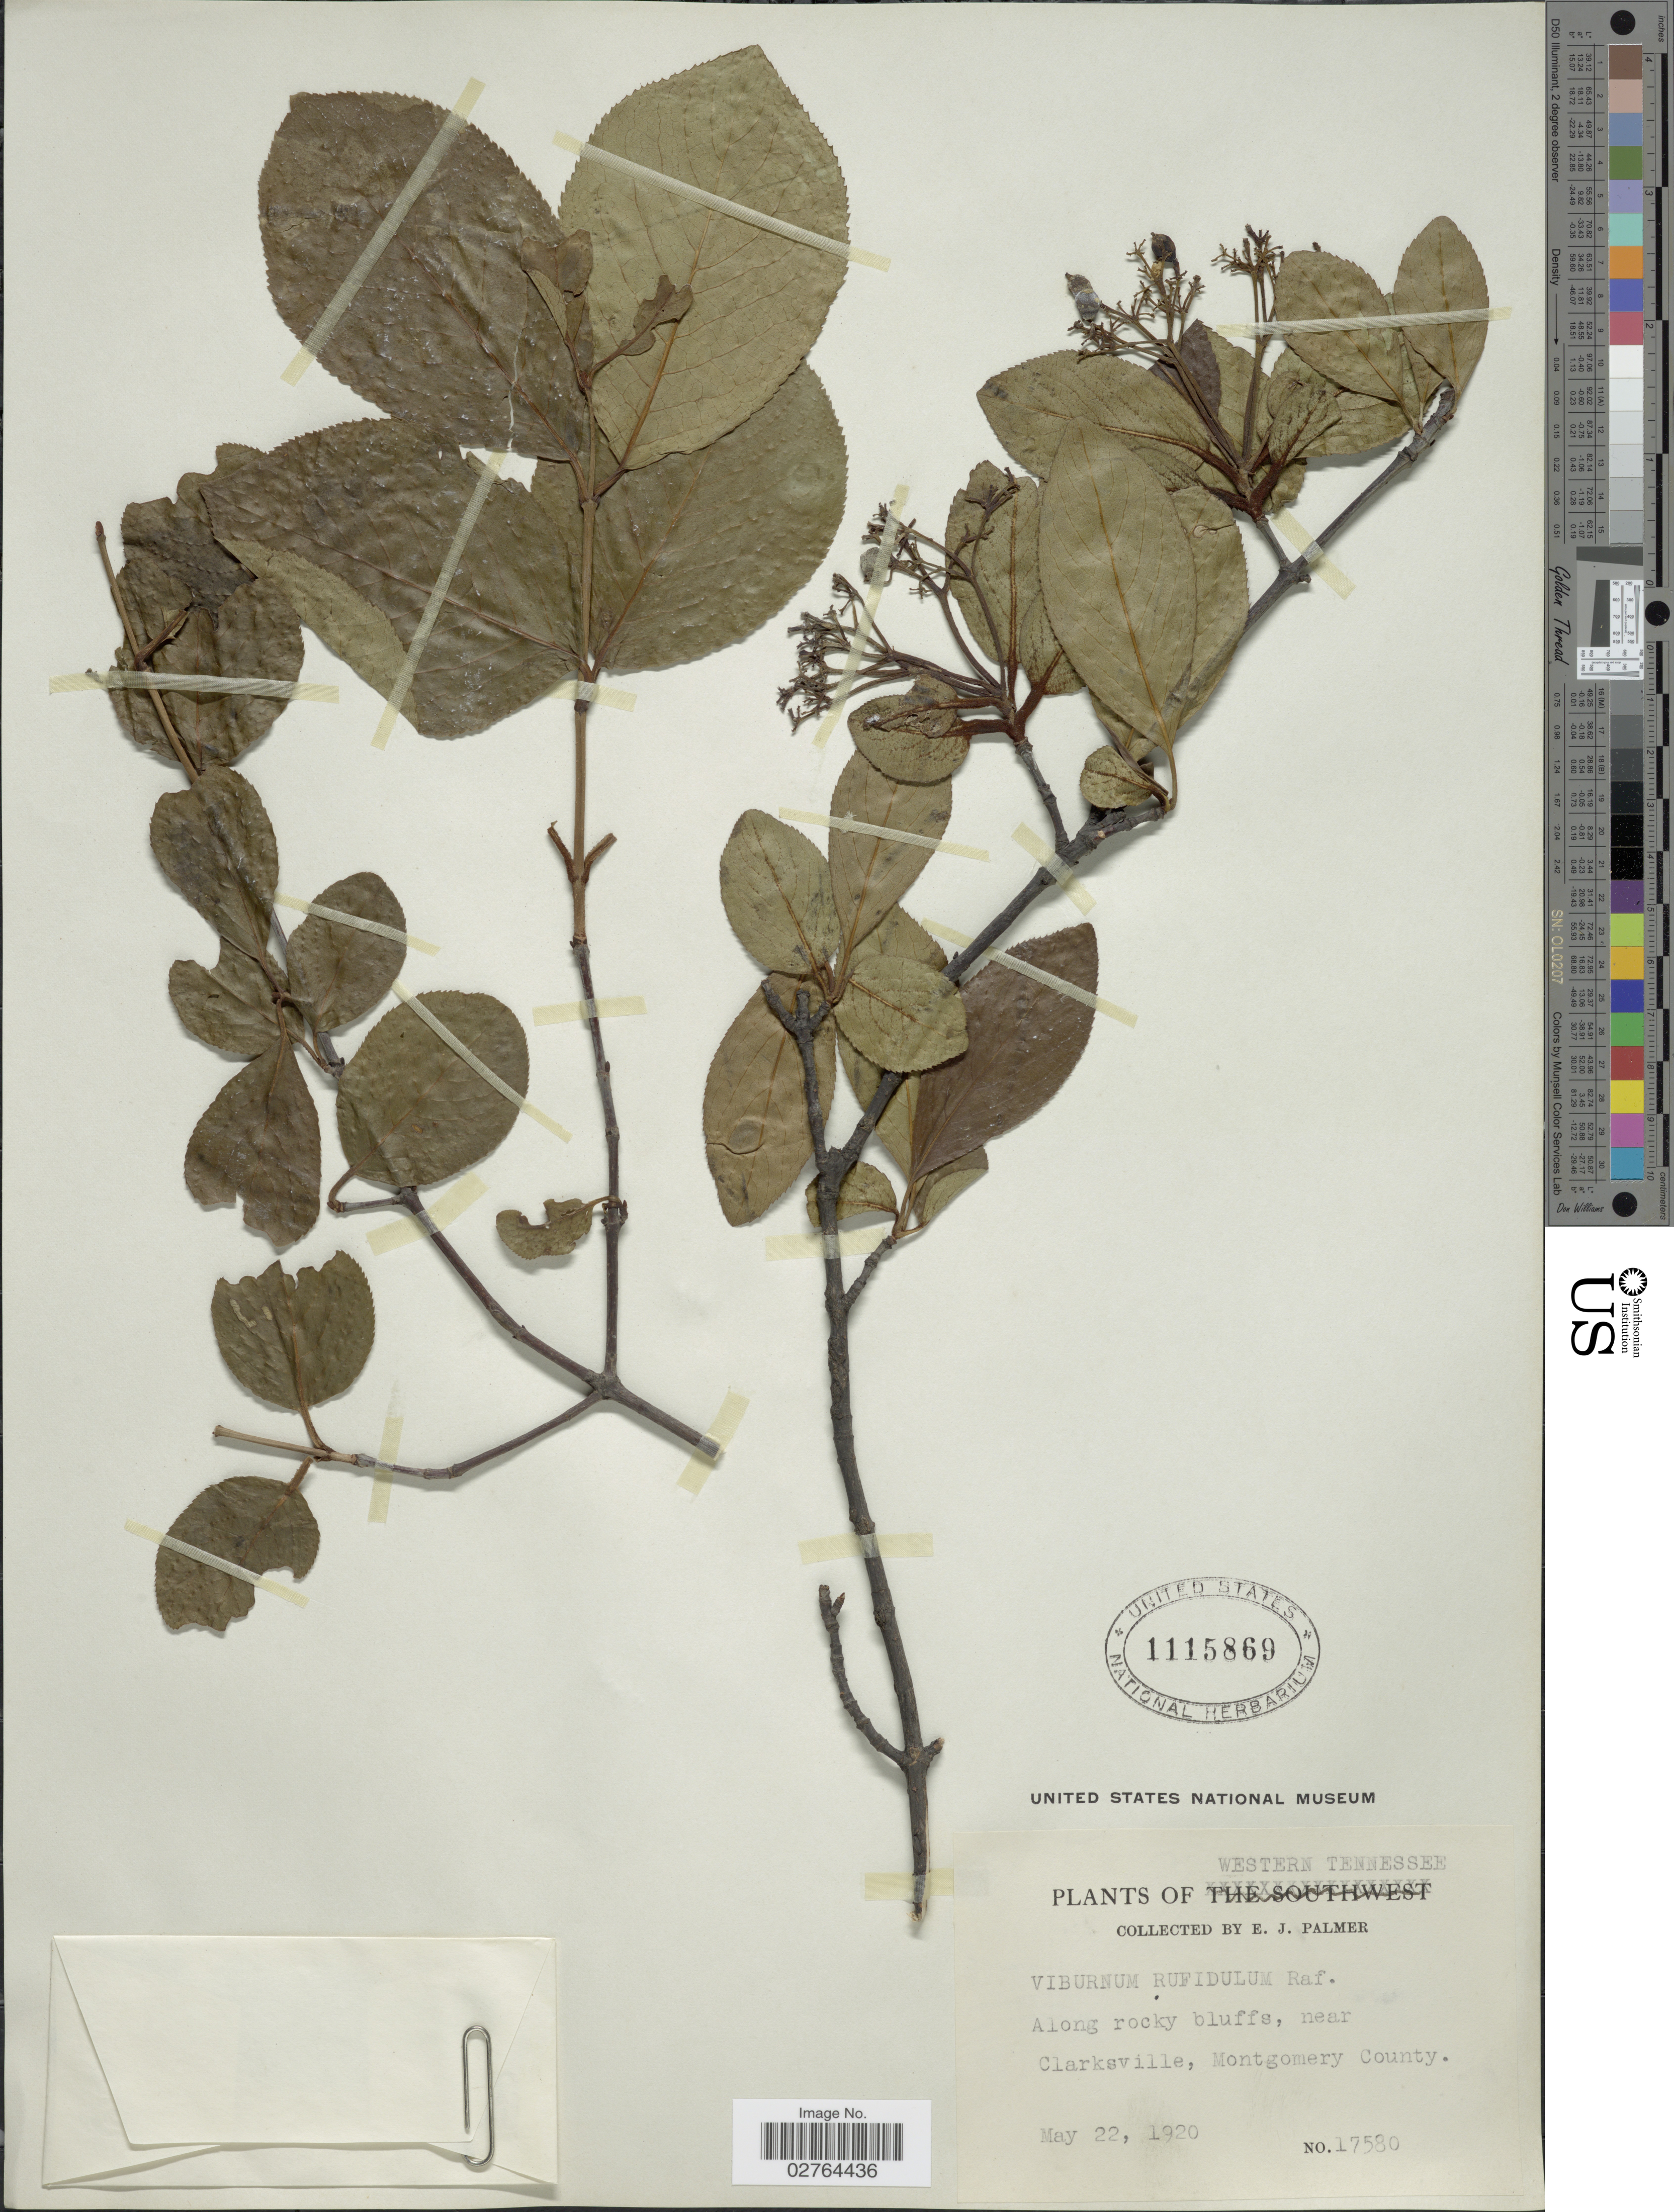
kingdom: Plantae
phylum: Tracheophyta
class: Magnoliopsida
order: Dipsacales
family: Viburnaceae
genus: Viburnum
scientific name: Viburnum rufidulum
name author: Raf.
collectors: E. J. Palmer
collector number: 17580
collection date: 1920-05-22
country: United States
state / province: Tennessee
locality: Western Tennessee. Along rocky bluffs, near Clarksville, Montgomery County.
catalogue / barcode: US 1115869